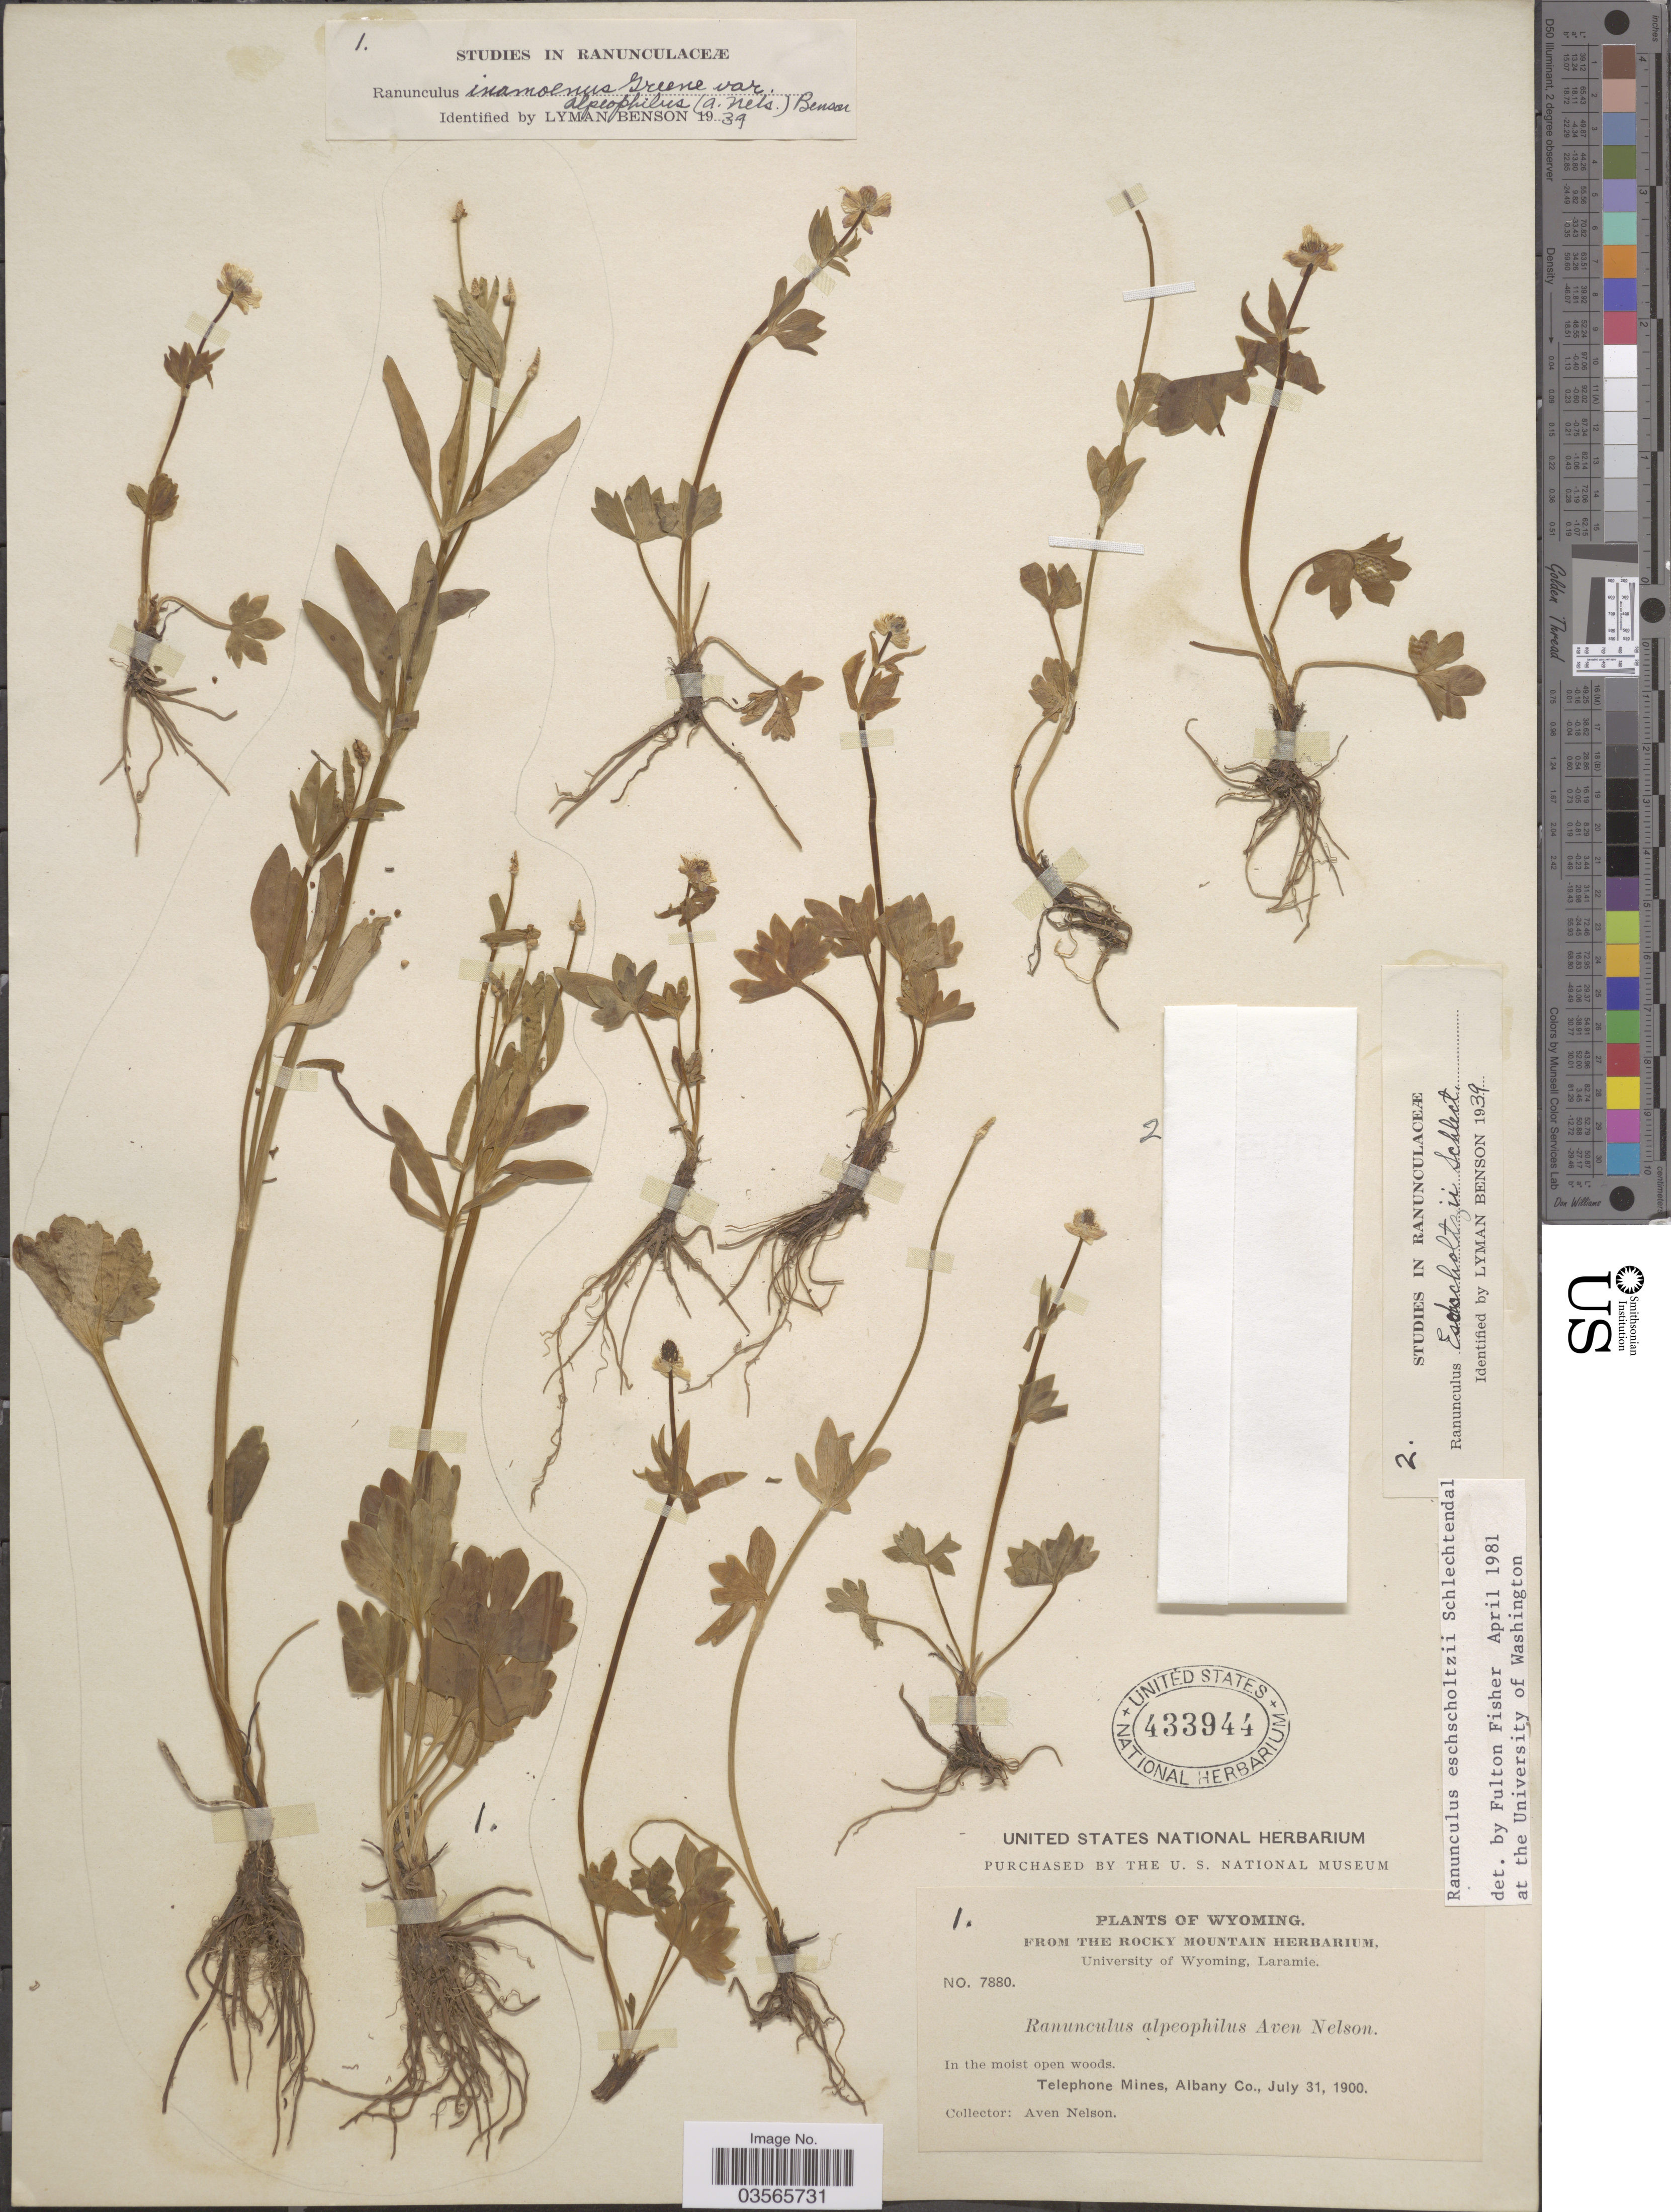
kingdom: Plantae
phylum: Tracheophyta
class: Magnoliopsida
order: Ranunculales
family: Ranunculaceae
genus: Ranunculus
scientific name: Ranunculus eschscholtzii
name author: Schltdl.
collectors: A. Nelson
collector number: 7880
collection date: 1900-07-31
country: United States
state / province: Wyoming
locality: Telephone Mines, Albany Co.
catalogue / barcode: US 433944